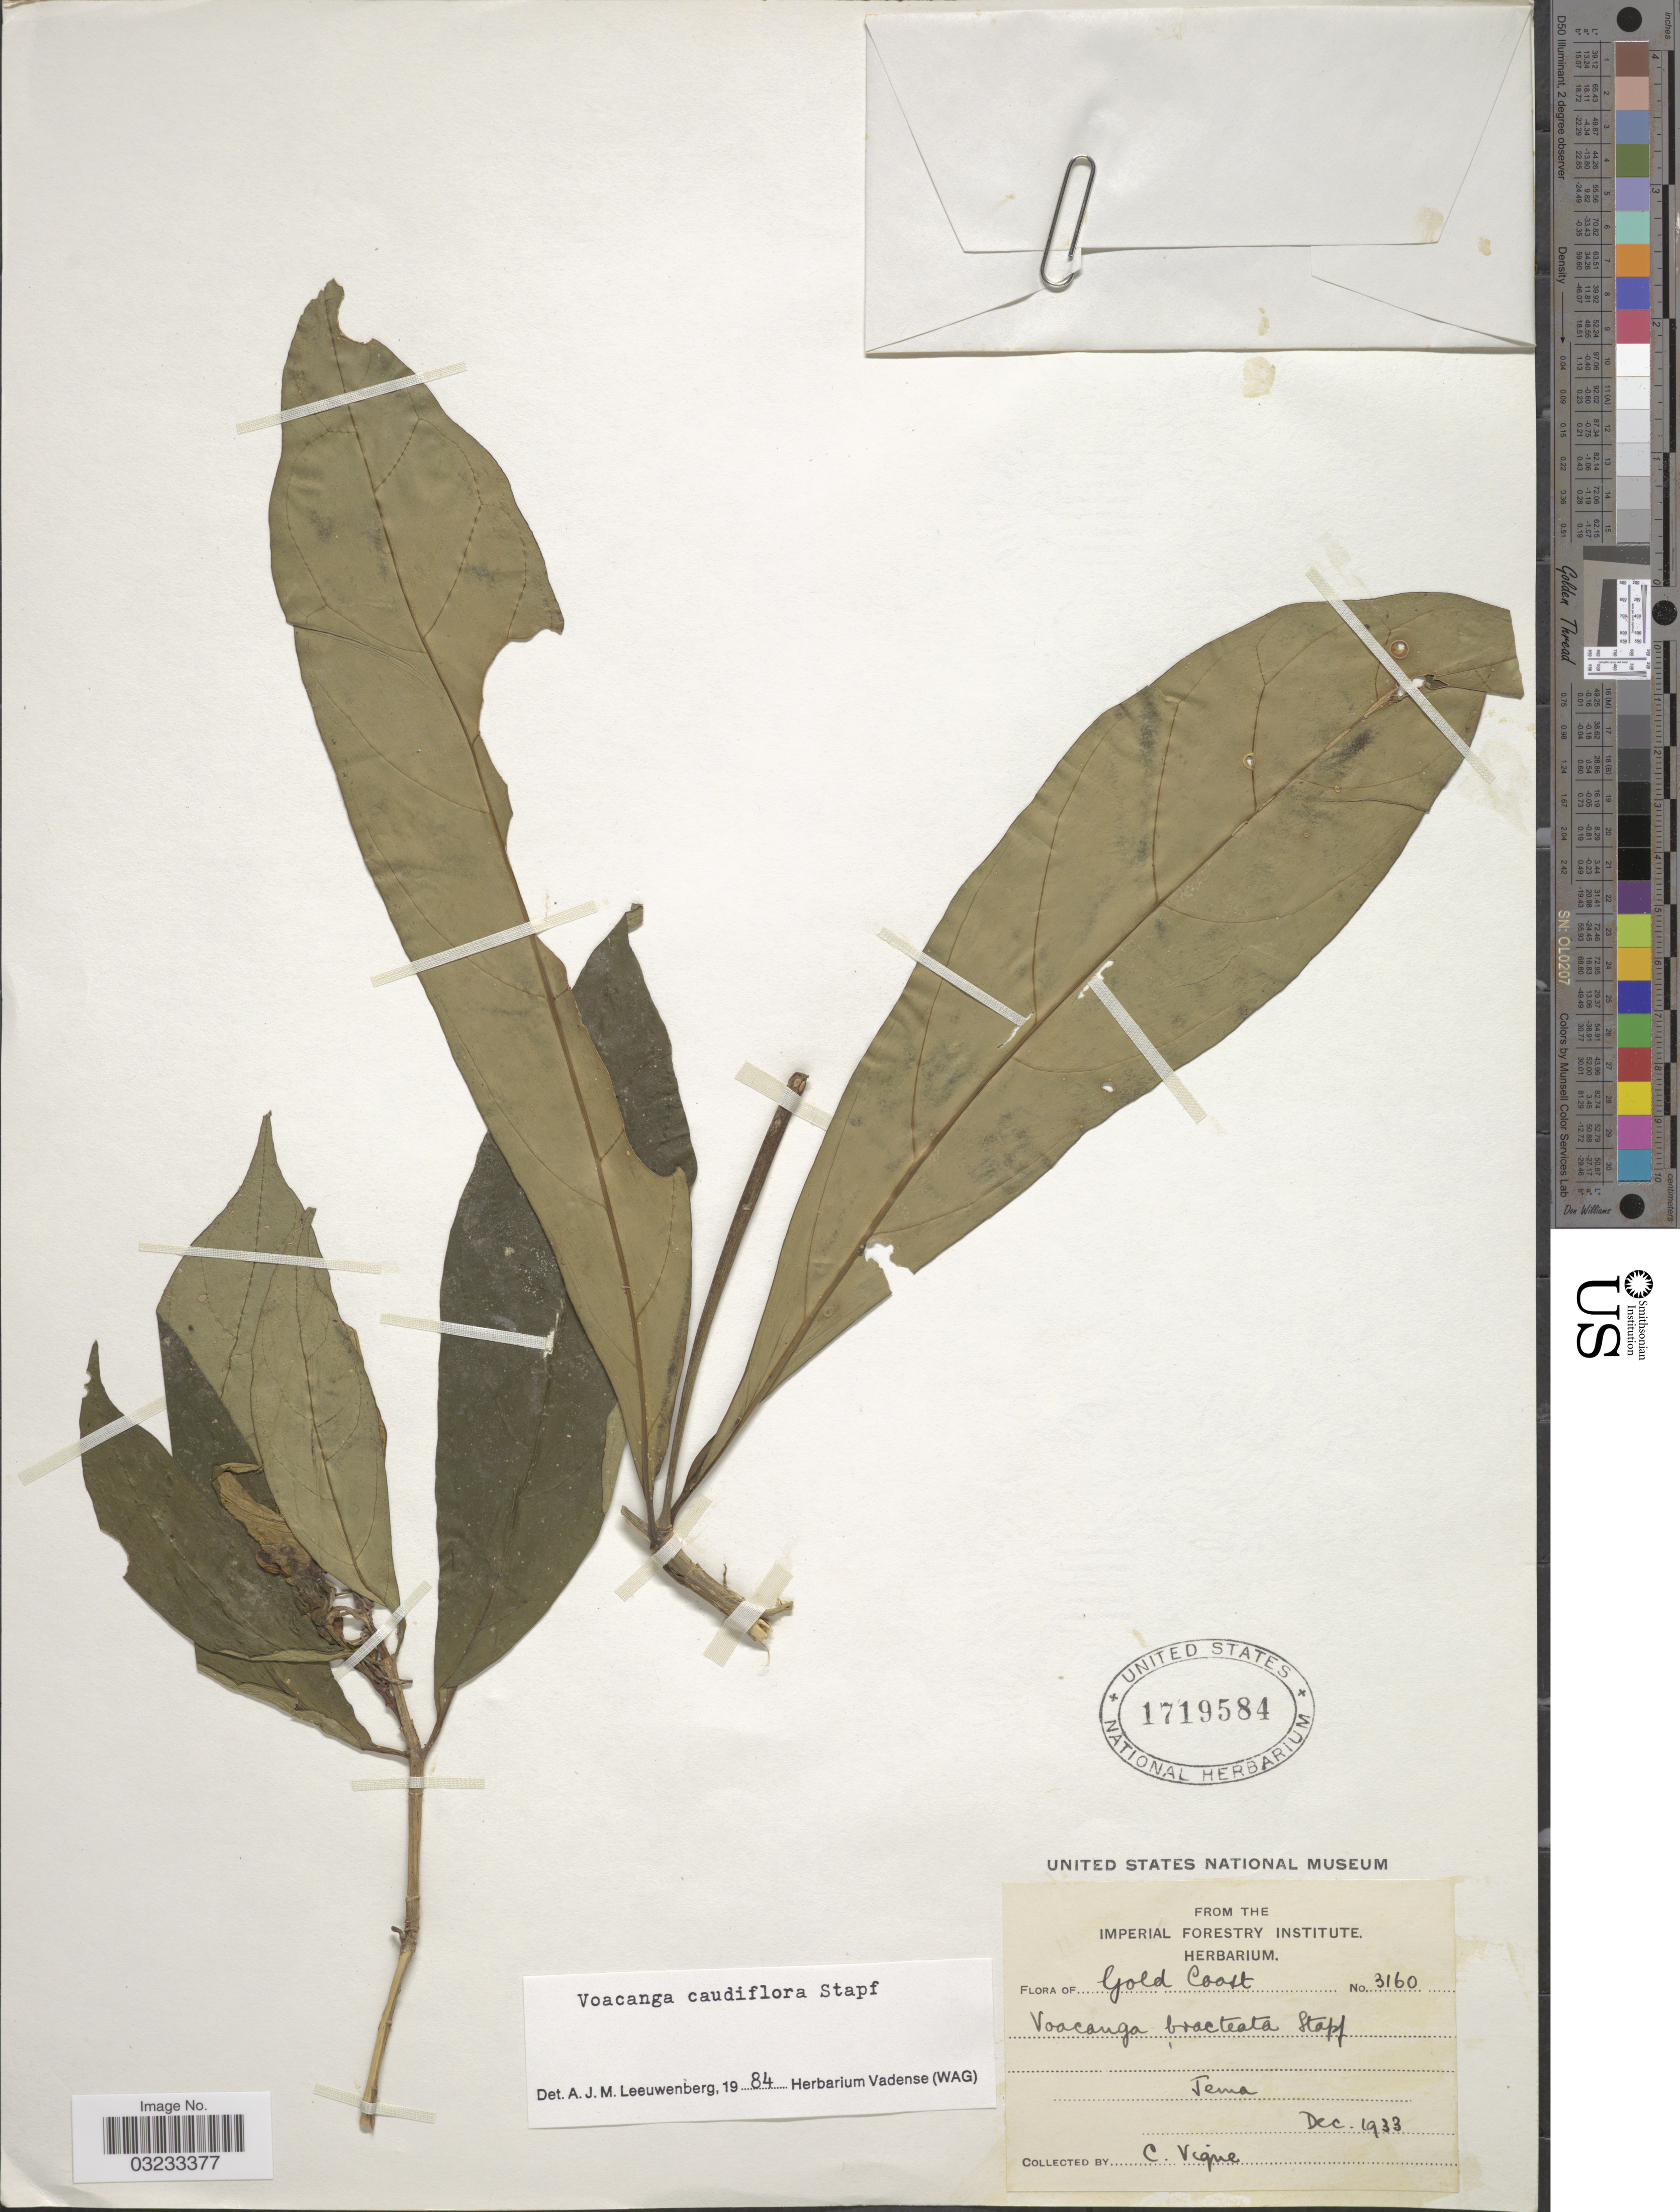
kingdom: Plantae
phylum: Tracheophyta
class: Magnoliopsida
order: Gentianales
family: Apocynaceae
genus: Voacanga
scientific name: Voacanga caudiflora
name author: Stapf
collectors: C. Viquez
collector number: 3160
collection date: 1933-12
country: Ghana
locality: Gold Coast, Jema.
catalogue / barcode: US 1719584